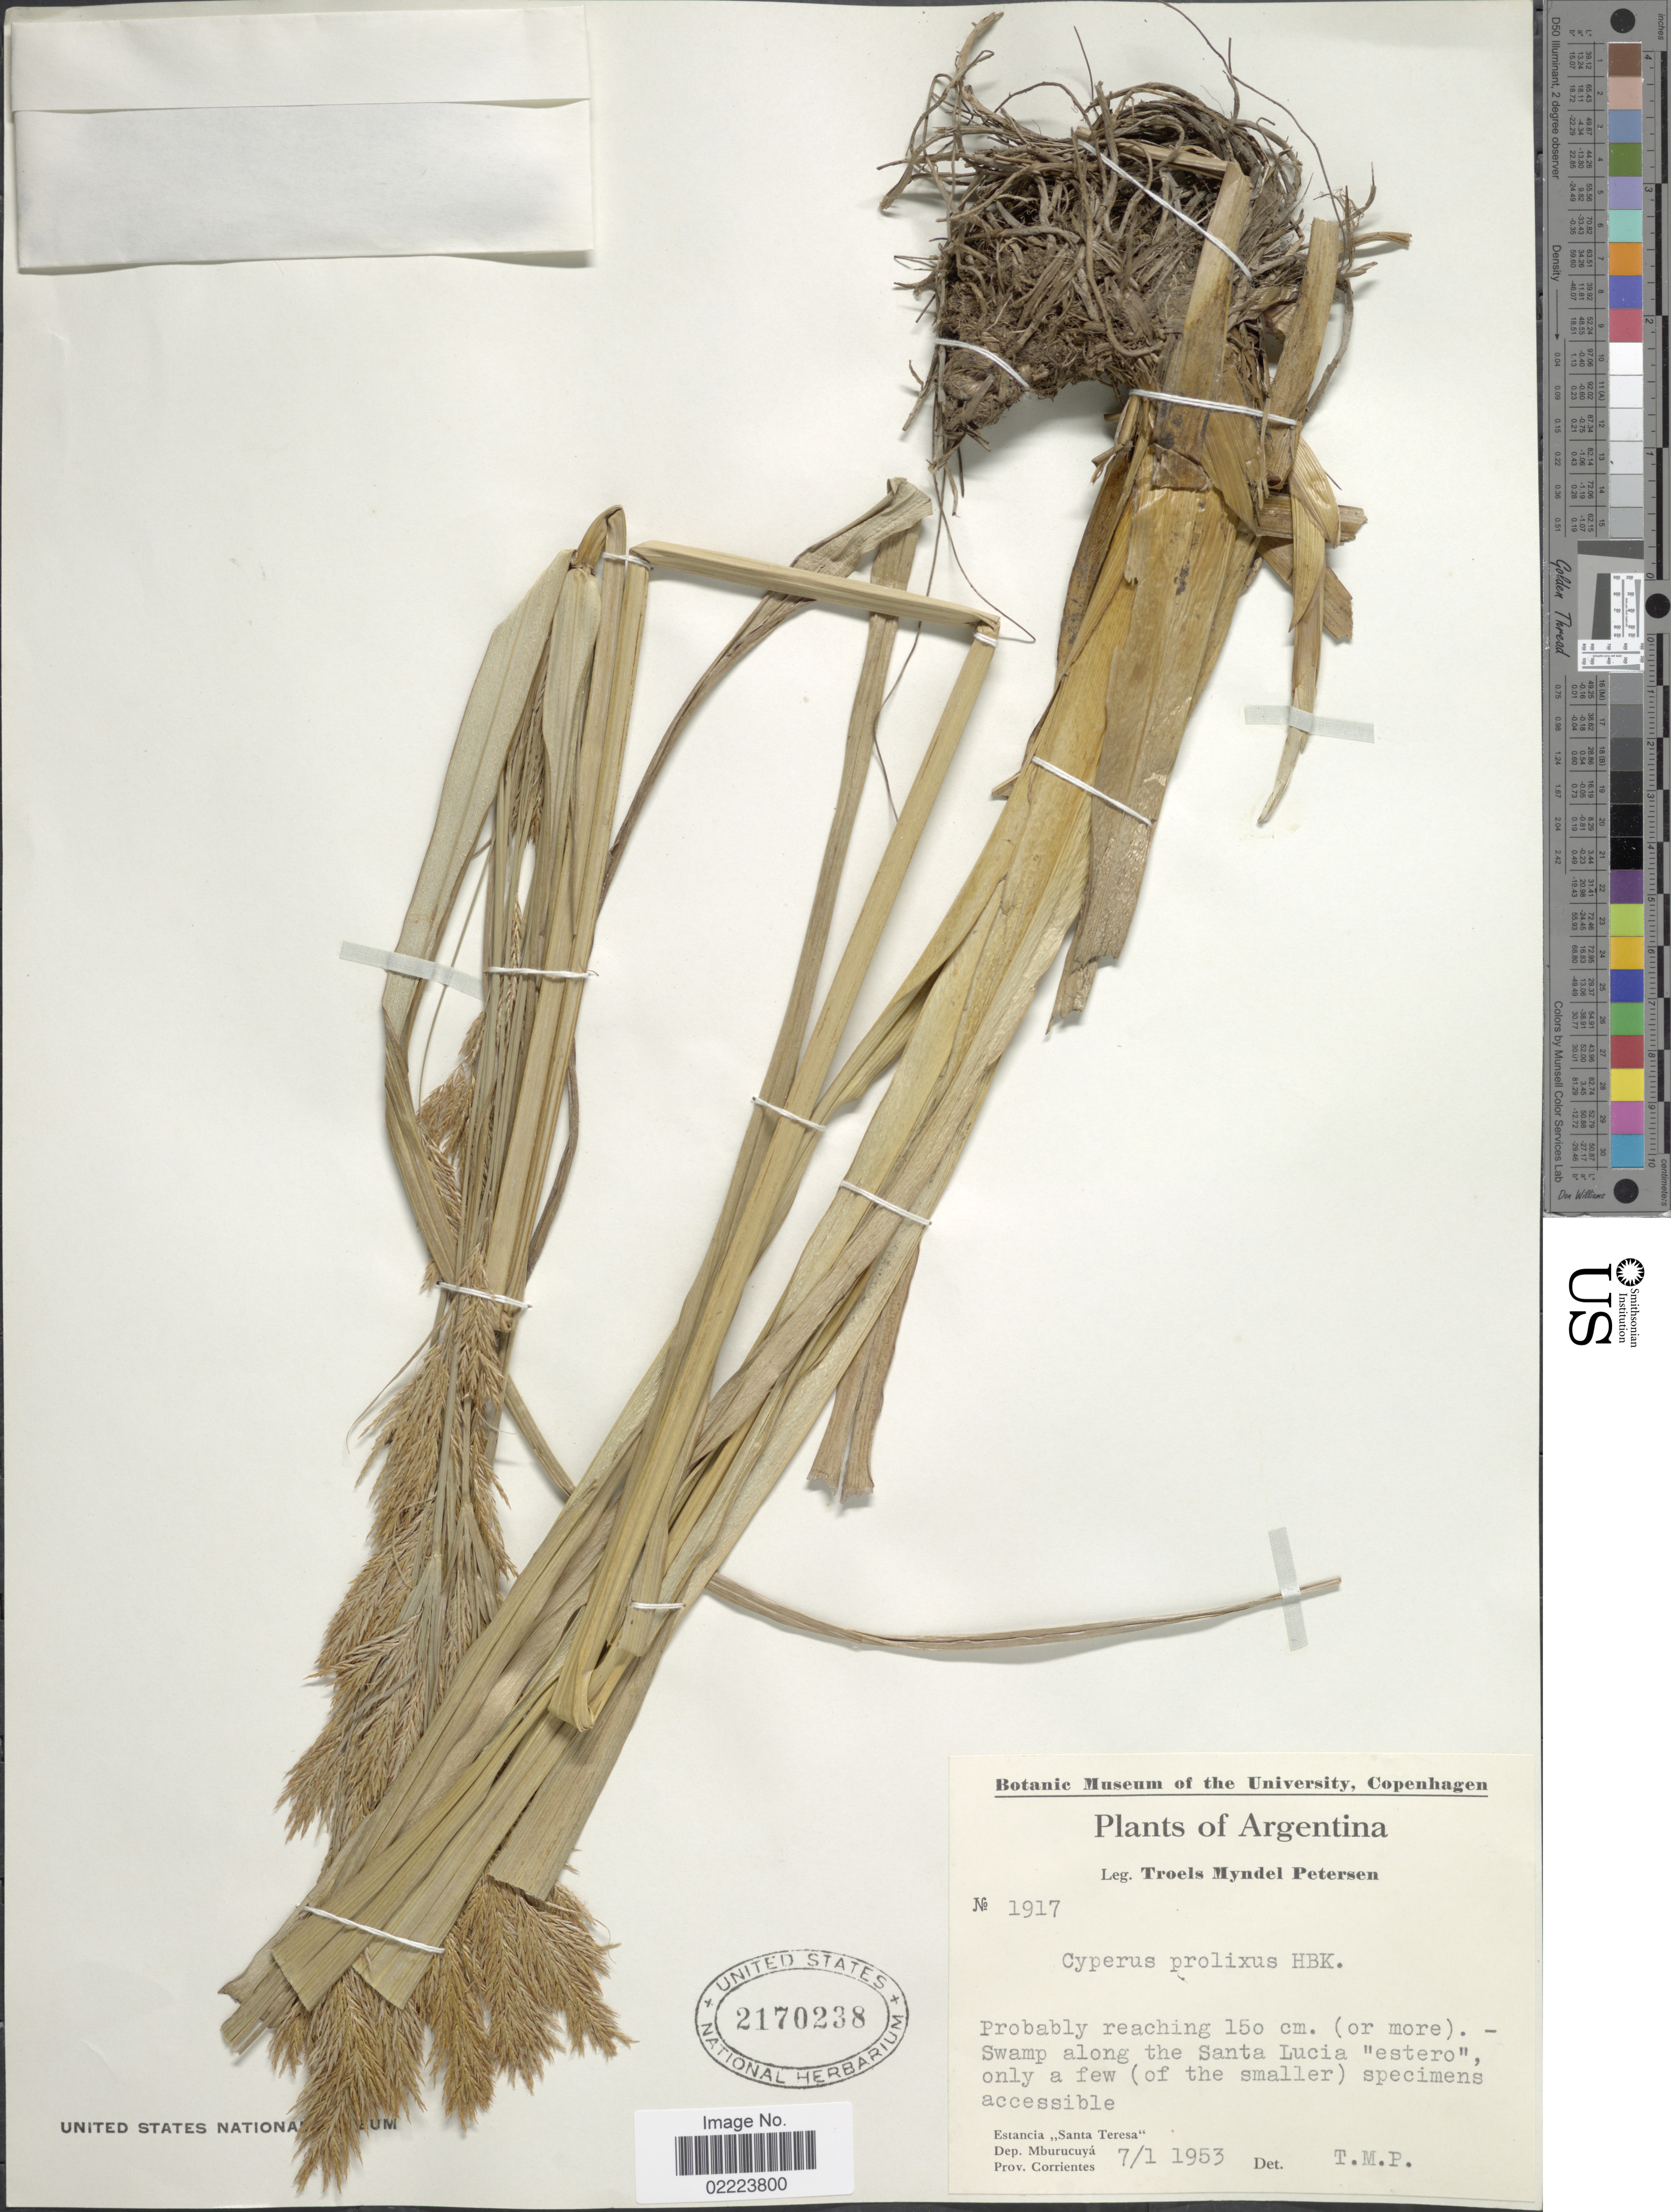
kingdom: Plantae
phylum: Tracheophyta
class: Liliopsida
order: Poales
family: Cyperaceae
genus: Cyperus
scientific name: Cyperus prolixus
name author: Kunth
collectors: T. Pederson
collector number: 1917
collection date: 1953-01-07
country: Argentina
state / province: Corrientes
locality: Swamp along the Santa Lucia "estero", estancia Santa Teresa, Dep. Mburucuya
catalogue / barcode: US 2170238